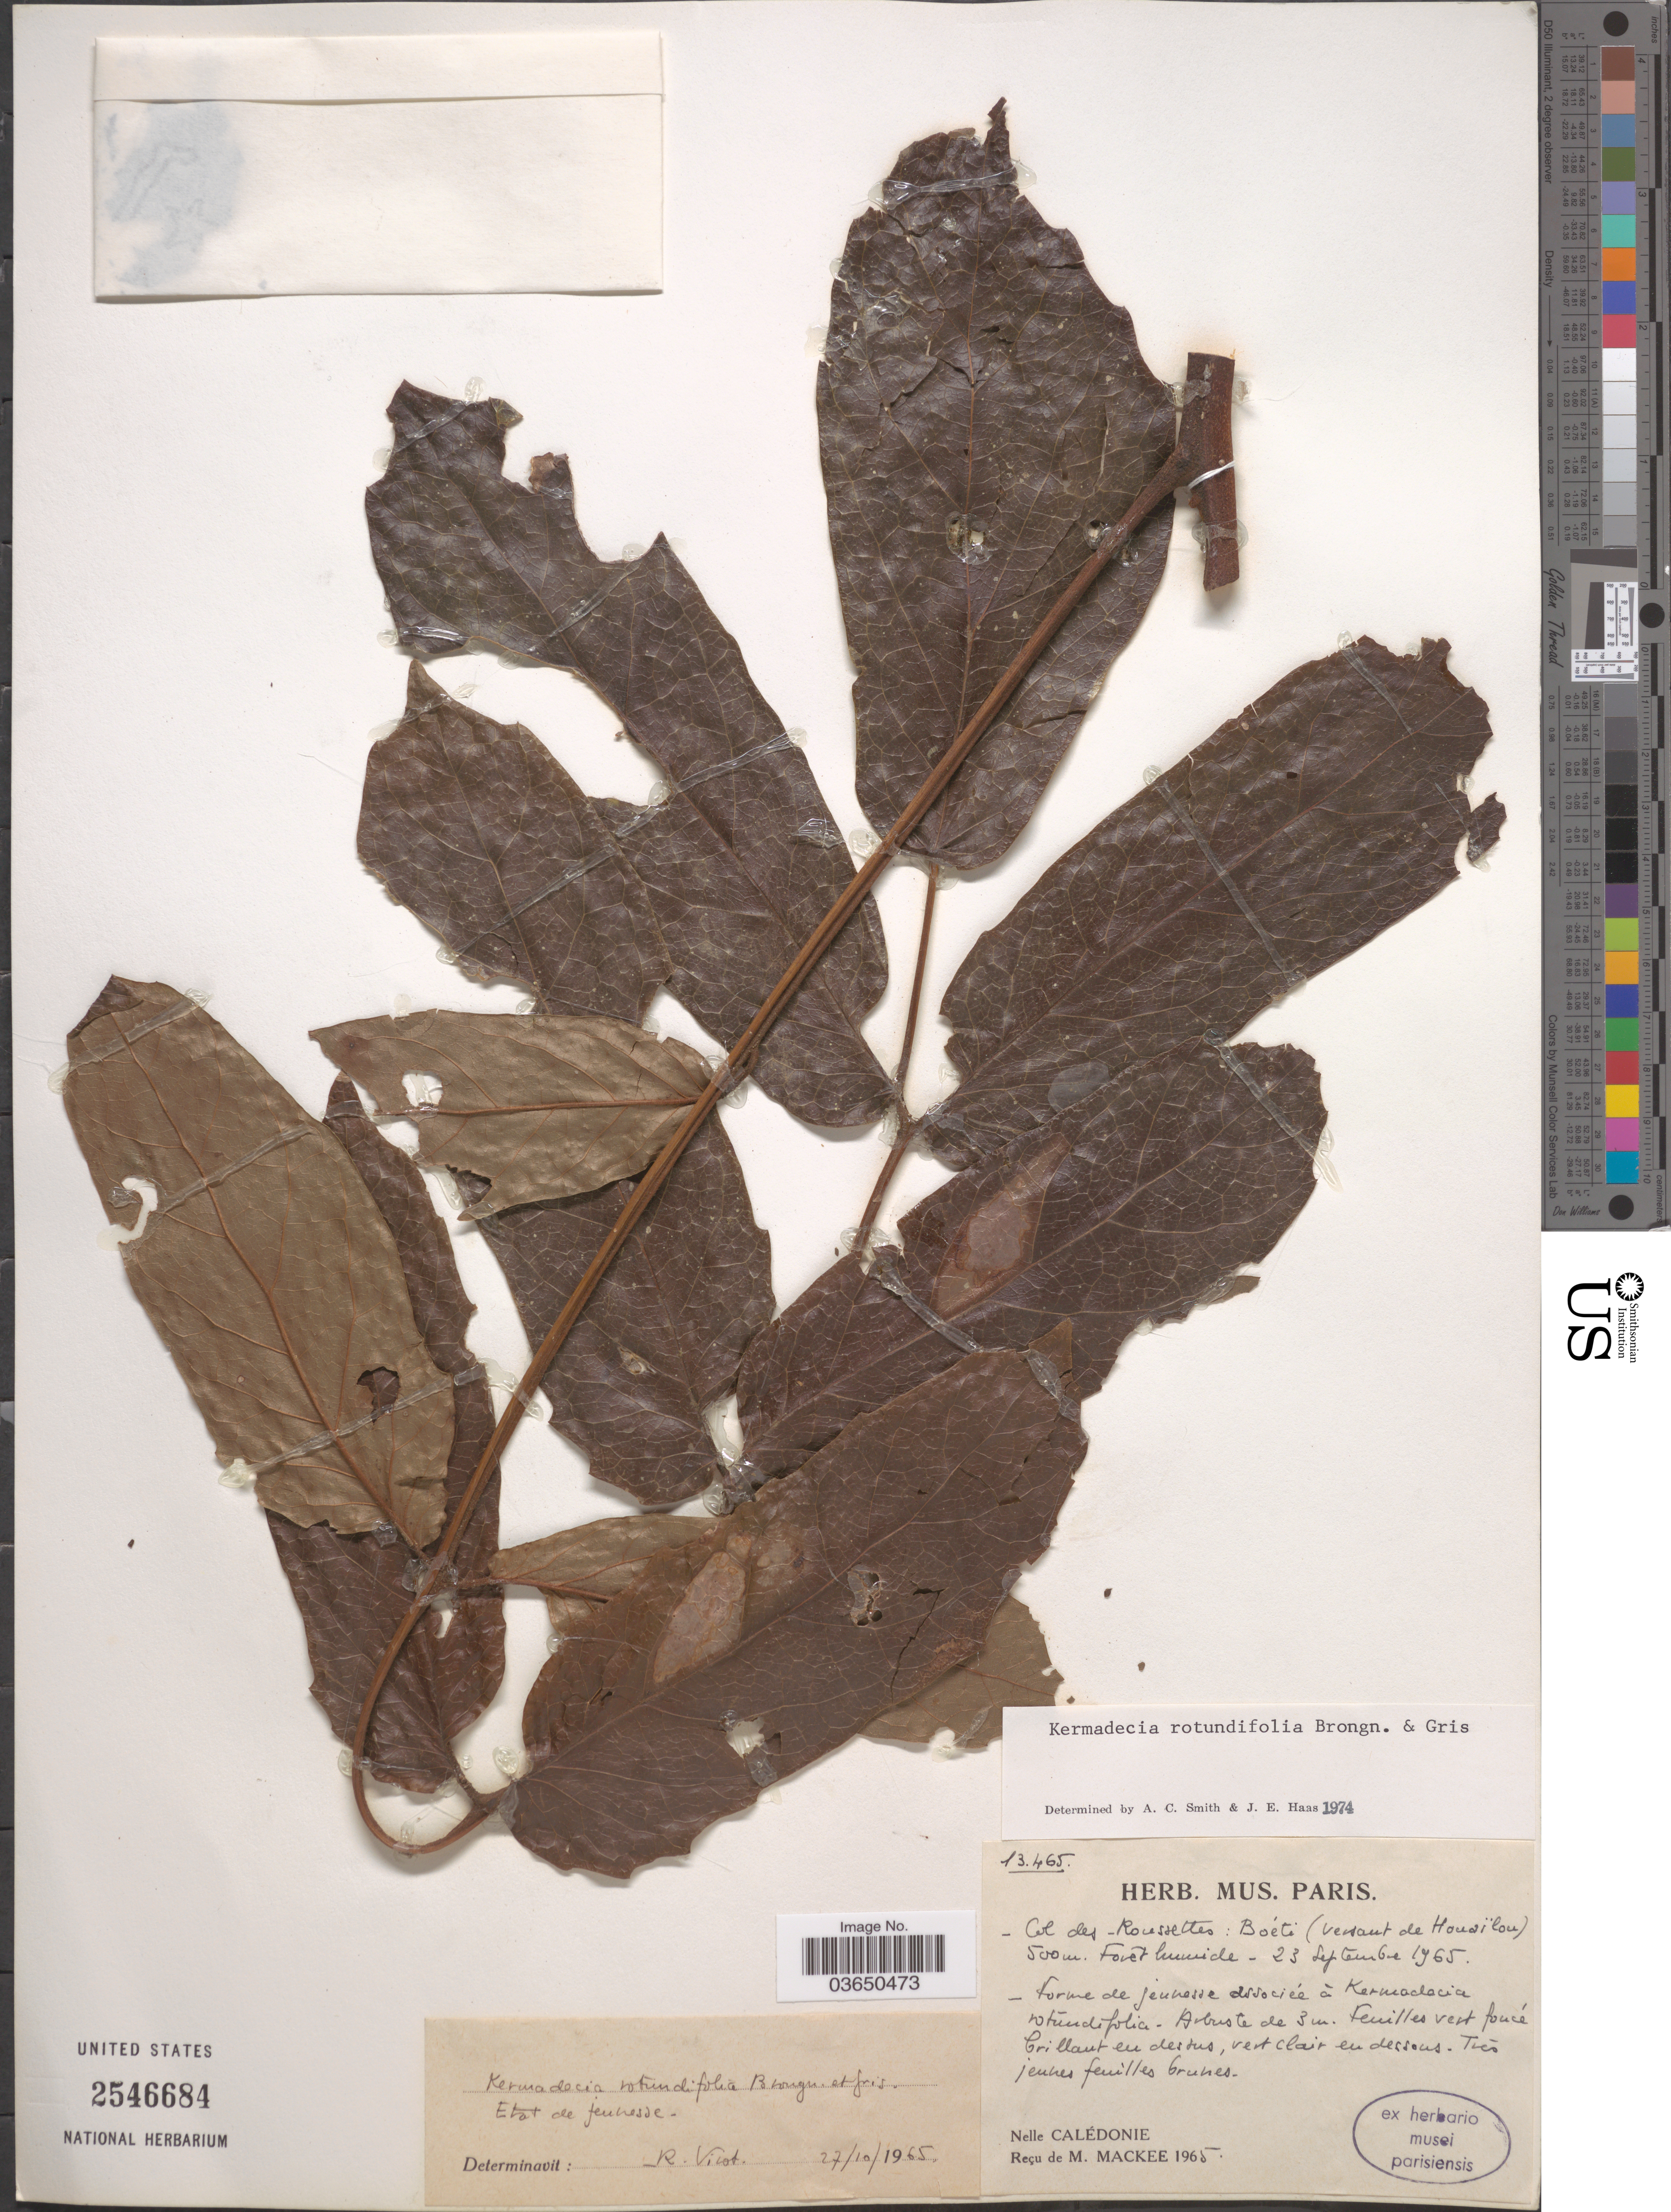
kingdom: Plantae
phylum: Tracheophyta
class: Magnoliopsida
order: Proteales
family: Proteaceae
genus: Kermadecia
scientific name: Kermadecia rotundifolia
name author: Brongn. & Gris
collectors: M. Mackee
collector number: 13465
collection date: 1965-09-23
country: New Caledonia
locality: Col des Roussettes: Boéti (versant de Houaïlou). Nelle Calédonie.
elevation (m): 500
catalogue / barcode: US 2546684